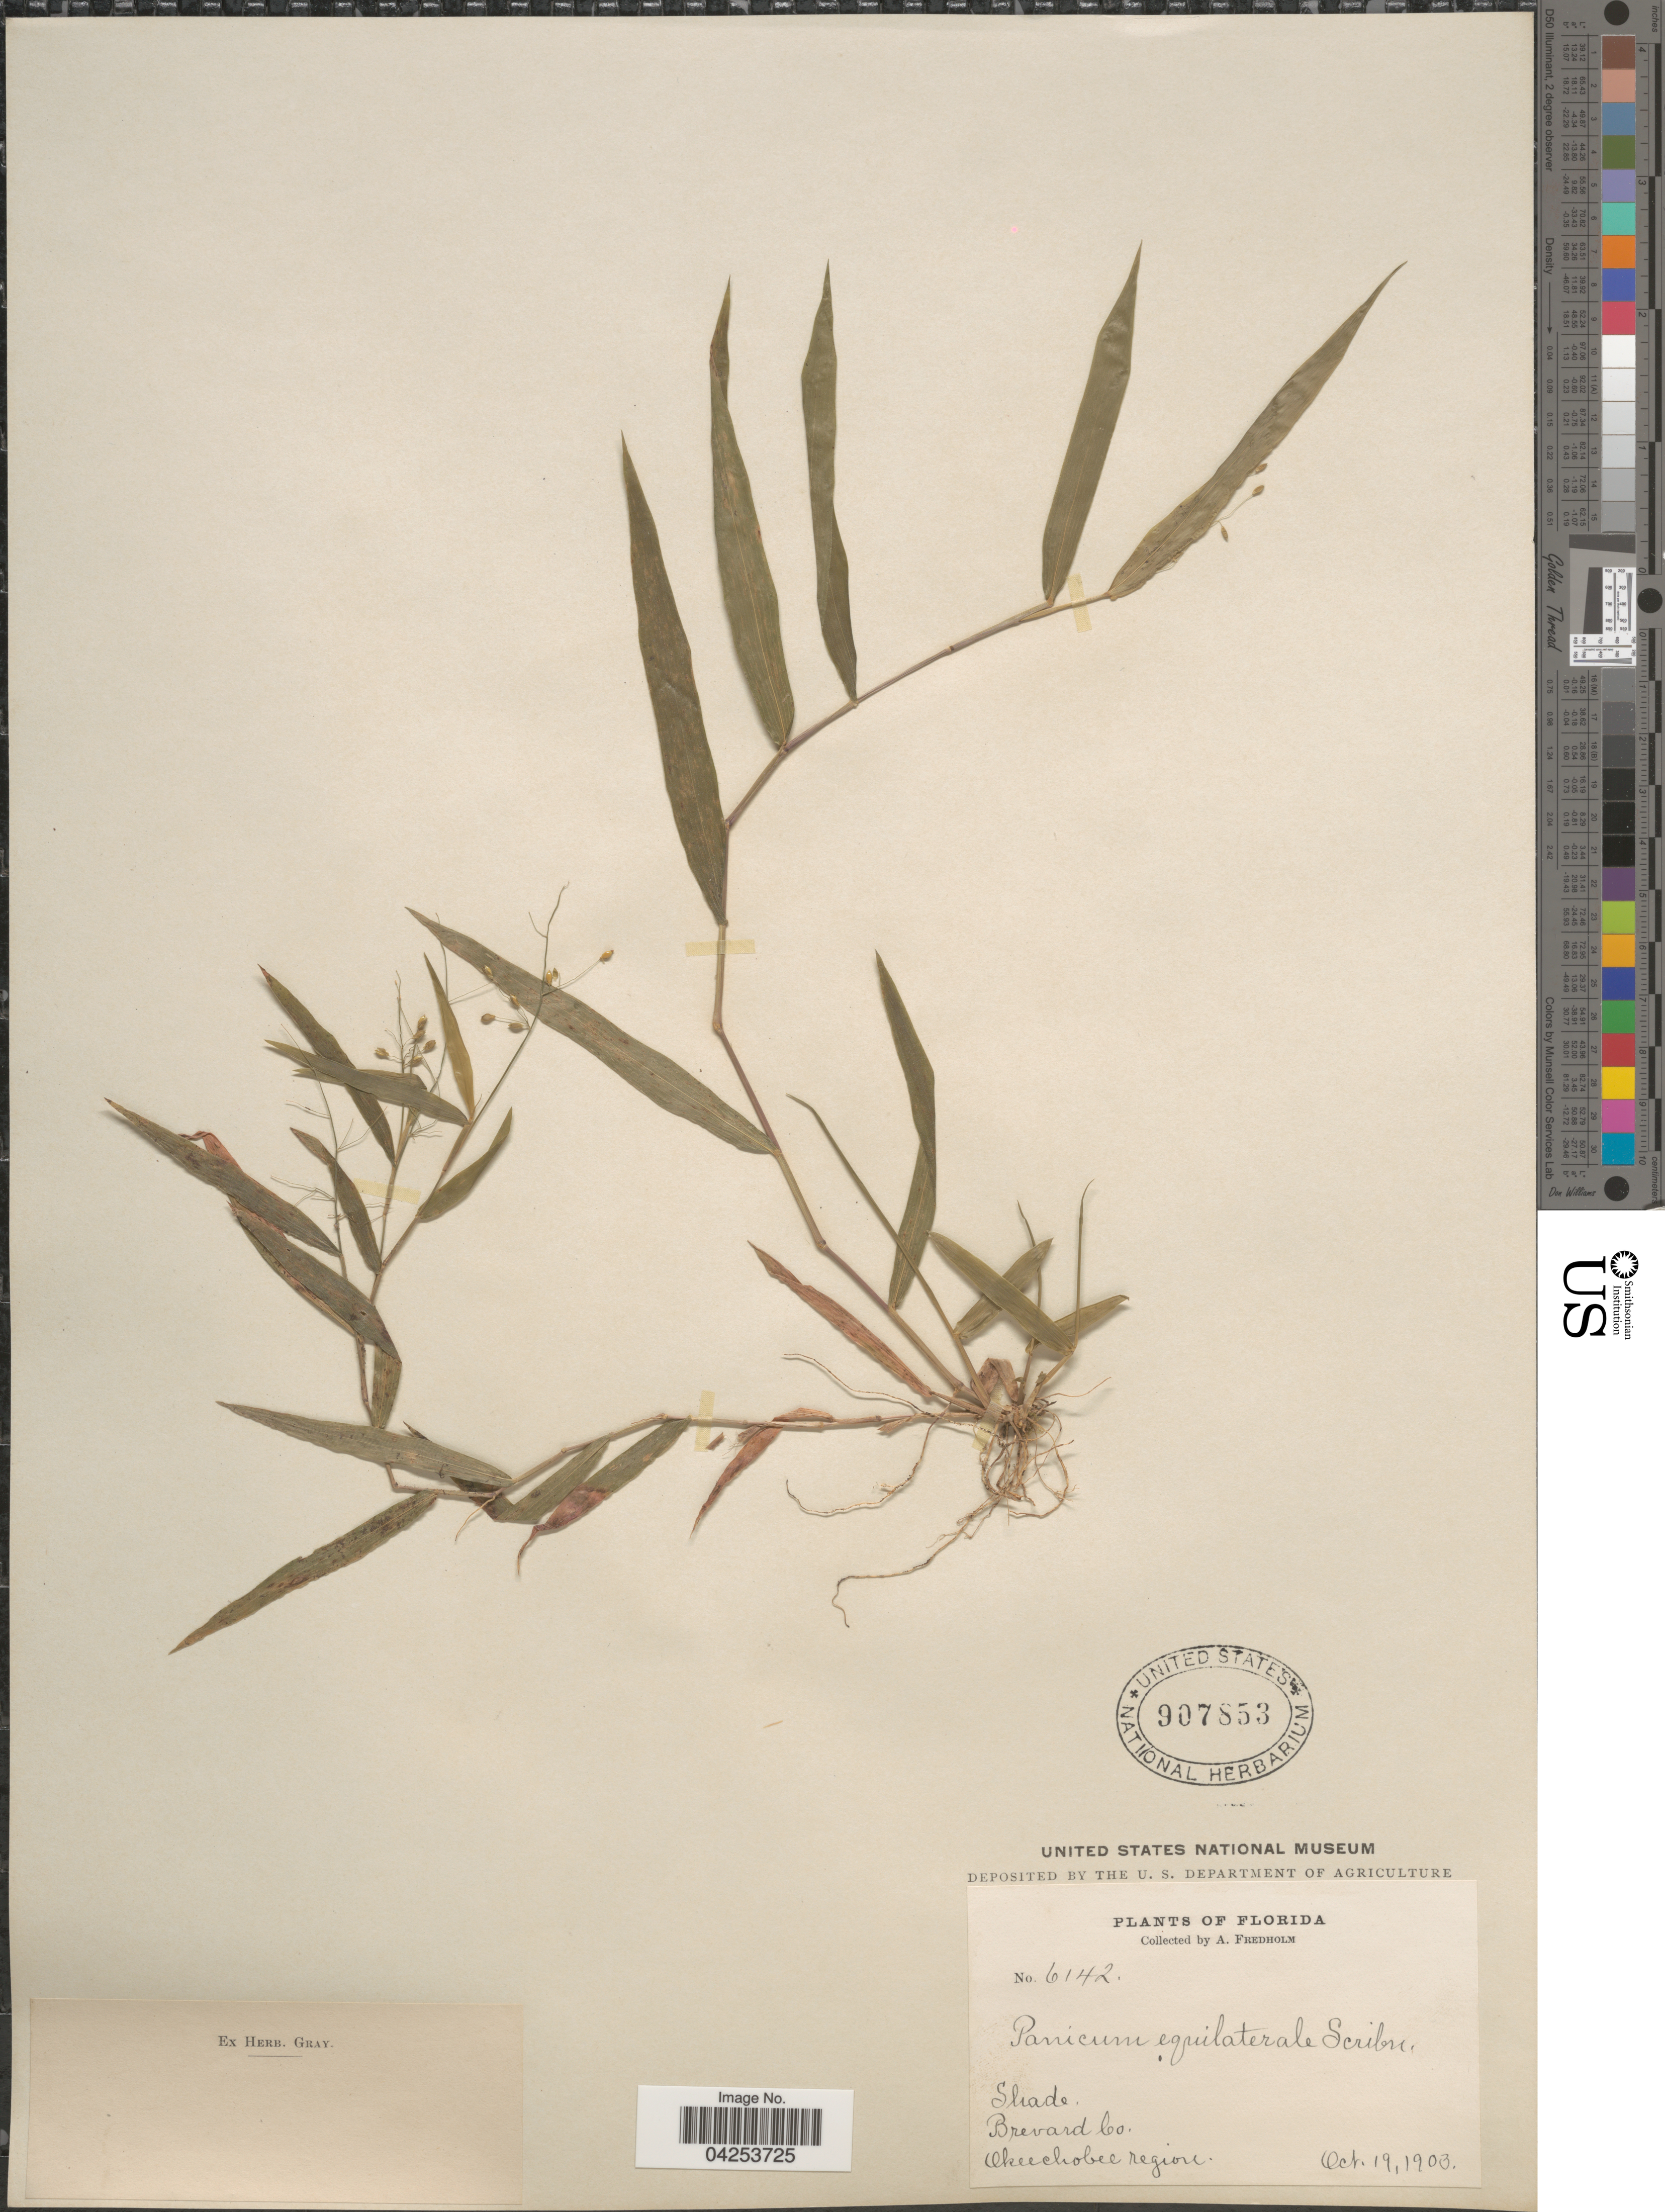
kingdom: Plantae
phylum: Tracheophyta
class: Liliopsida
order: Poales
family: Poaceae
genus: Dichanthelium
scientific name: Dichanthelium commutatum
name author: (Schult.) Gould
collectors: A. Fredholm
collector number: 6142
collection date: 1903-10-19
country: United States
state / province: Florida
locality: Shade. Brevard Co. Okeechobee region.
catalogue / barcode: US 907853